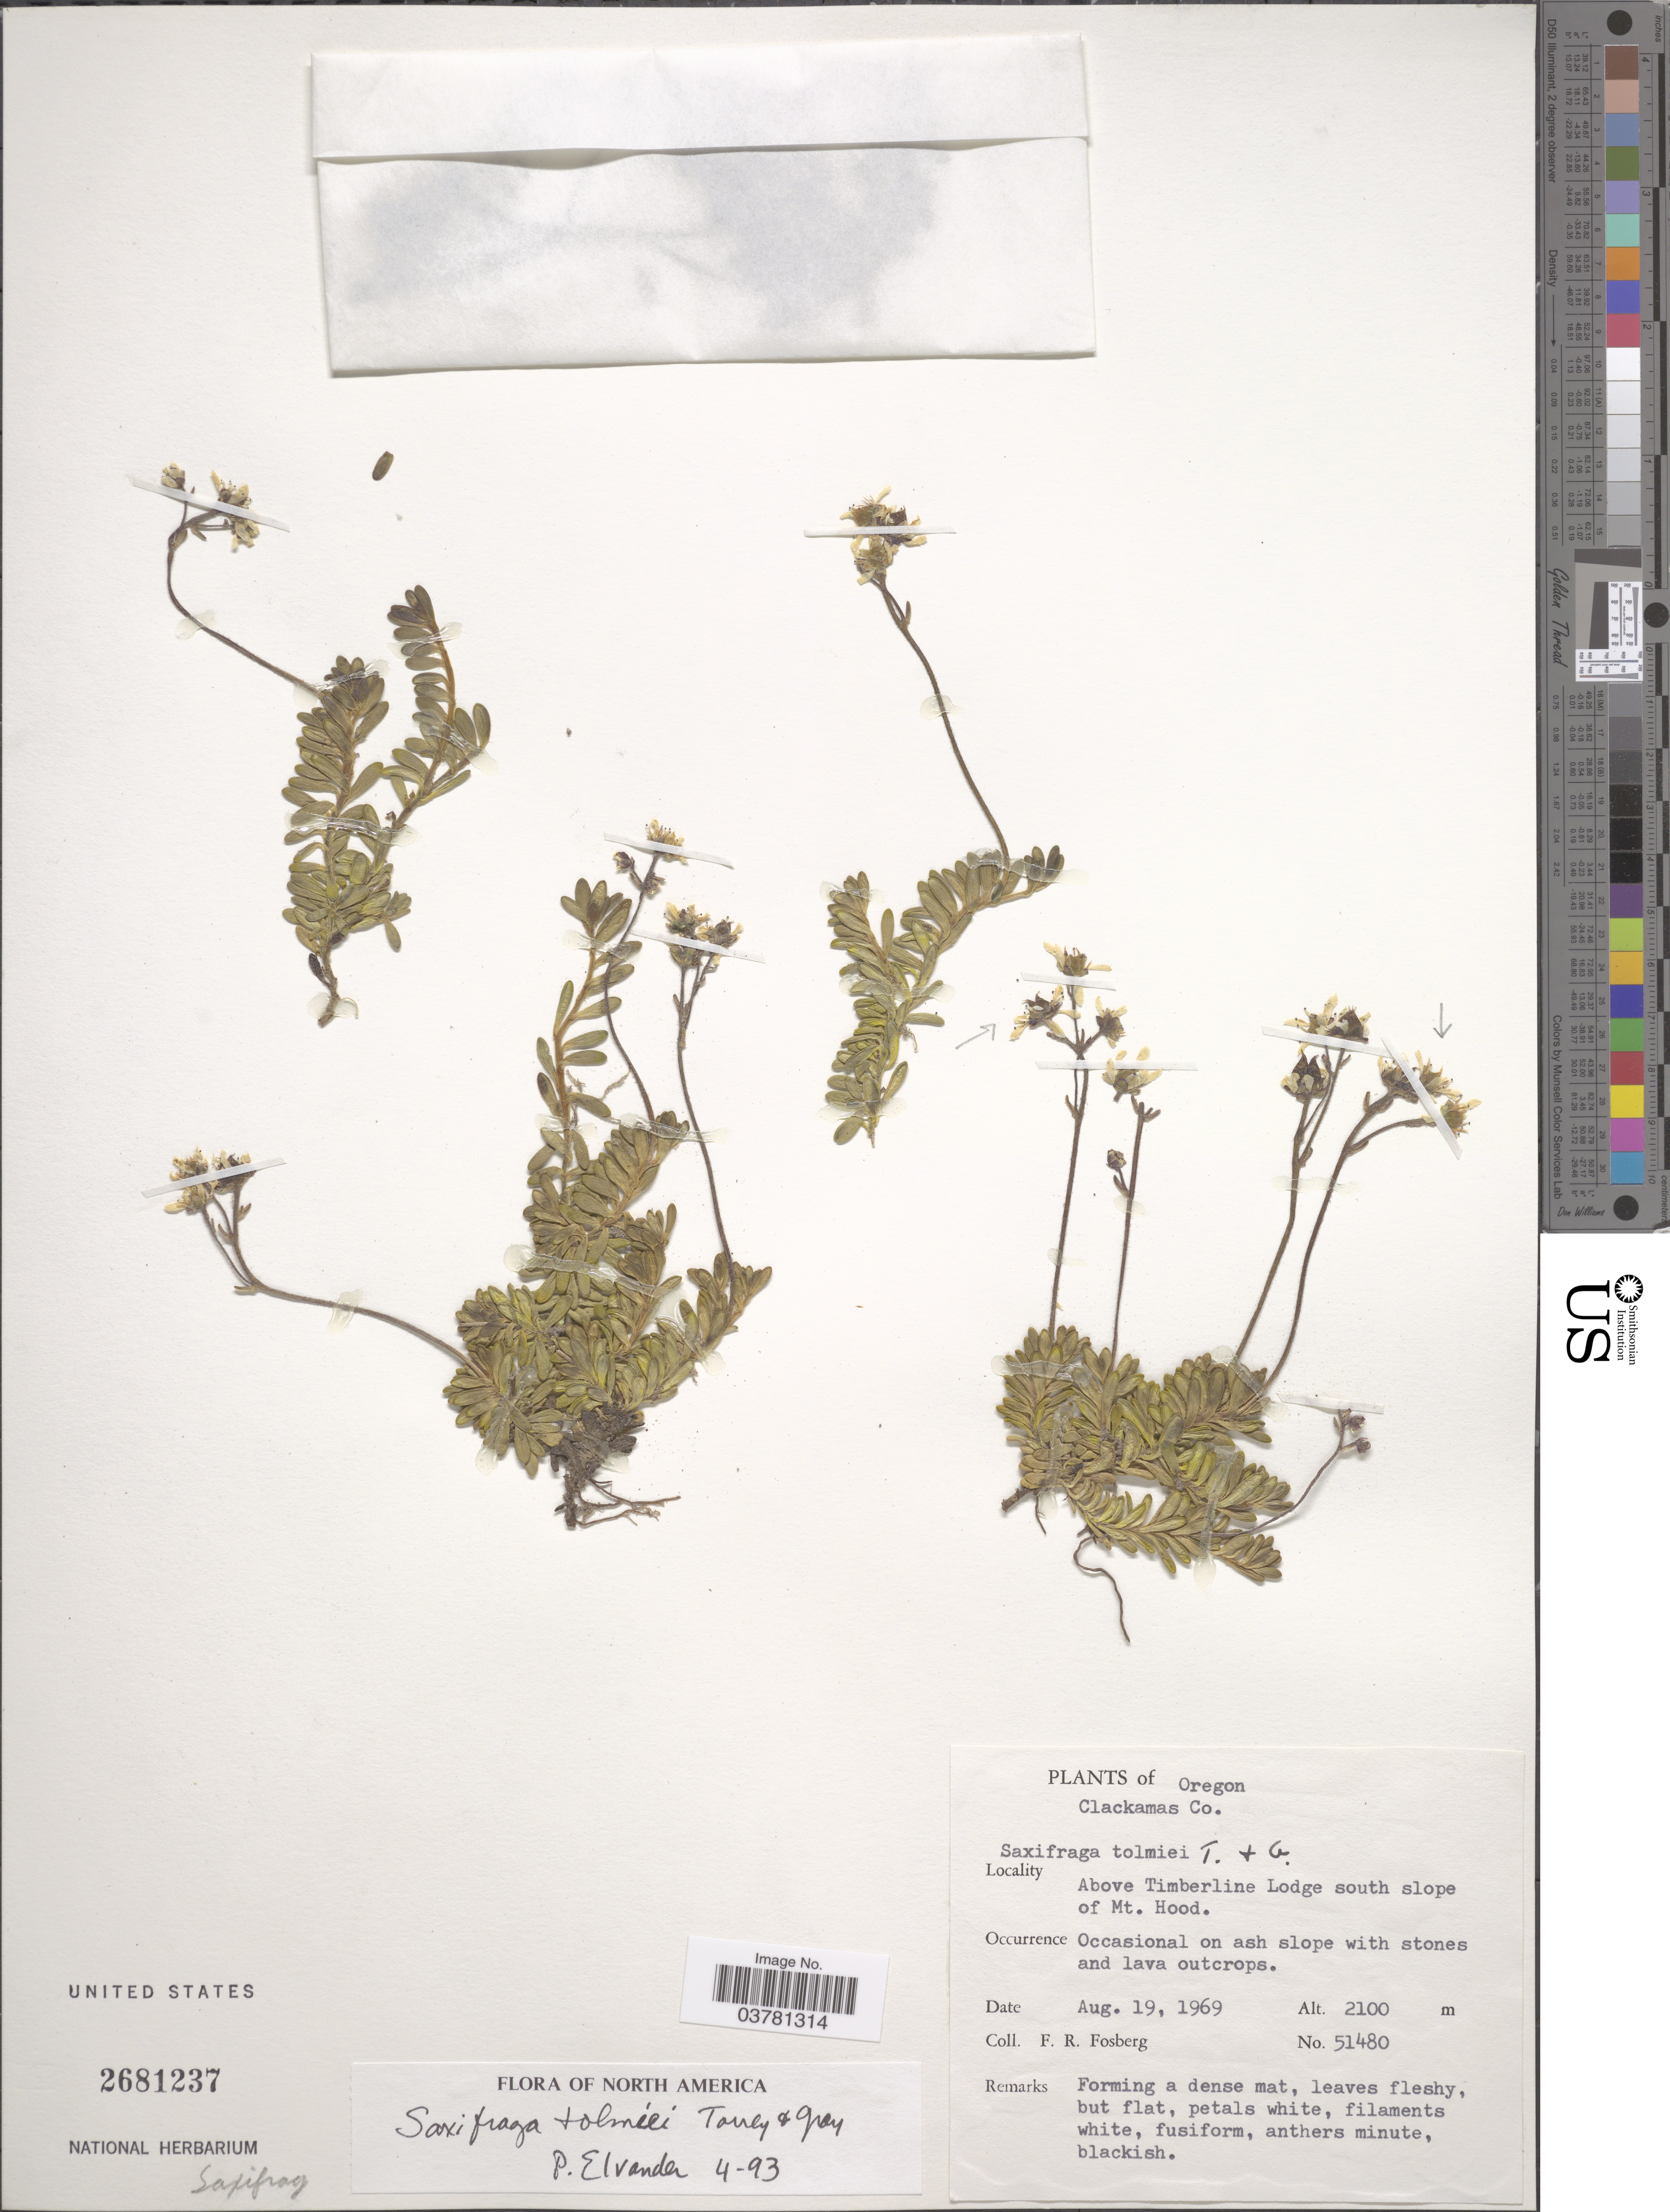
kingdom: Plantae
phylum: Tracheophyta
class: Magnoliopsida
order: Saxifragales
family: Saxifragaceae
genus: Micranthes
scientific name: Micranthes tolmiei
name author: (Torr. & A. Gray) Brouillet & Gornall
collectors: F. R. Fosberg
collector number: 51480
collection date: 1969-08-19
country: United States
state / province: Oregon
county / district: Clackamas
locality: Clackamas Co. Above Timberline Lodge south slope of Mt. Hood. Occasional on ash slope with stones and lava outcrops.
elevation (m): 2100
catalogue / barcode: US 2681237